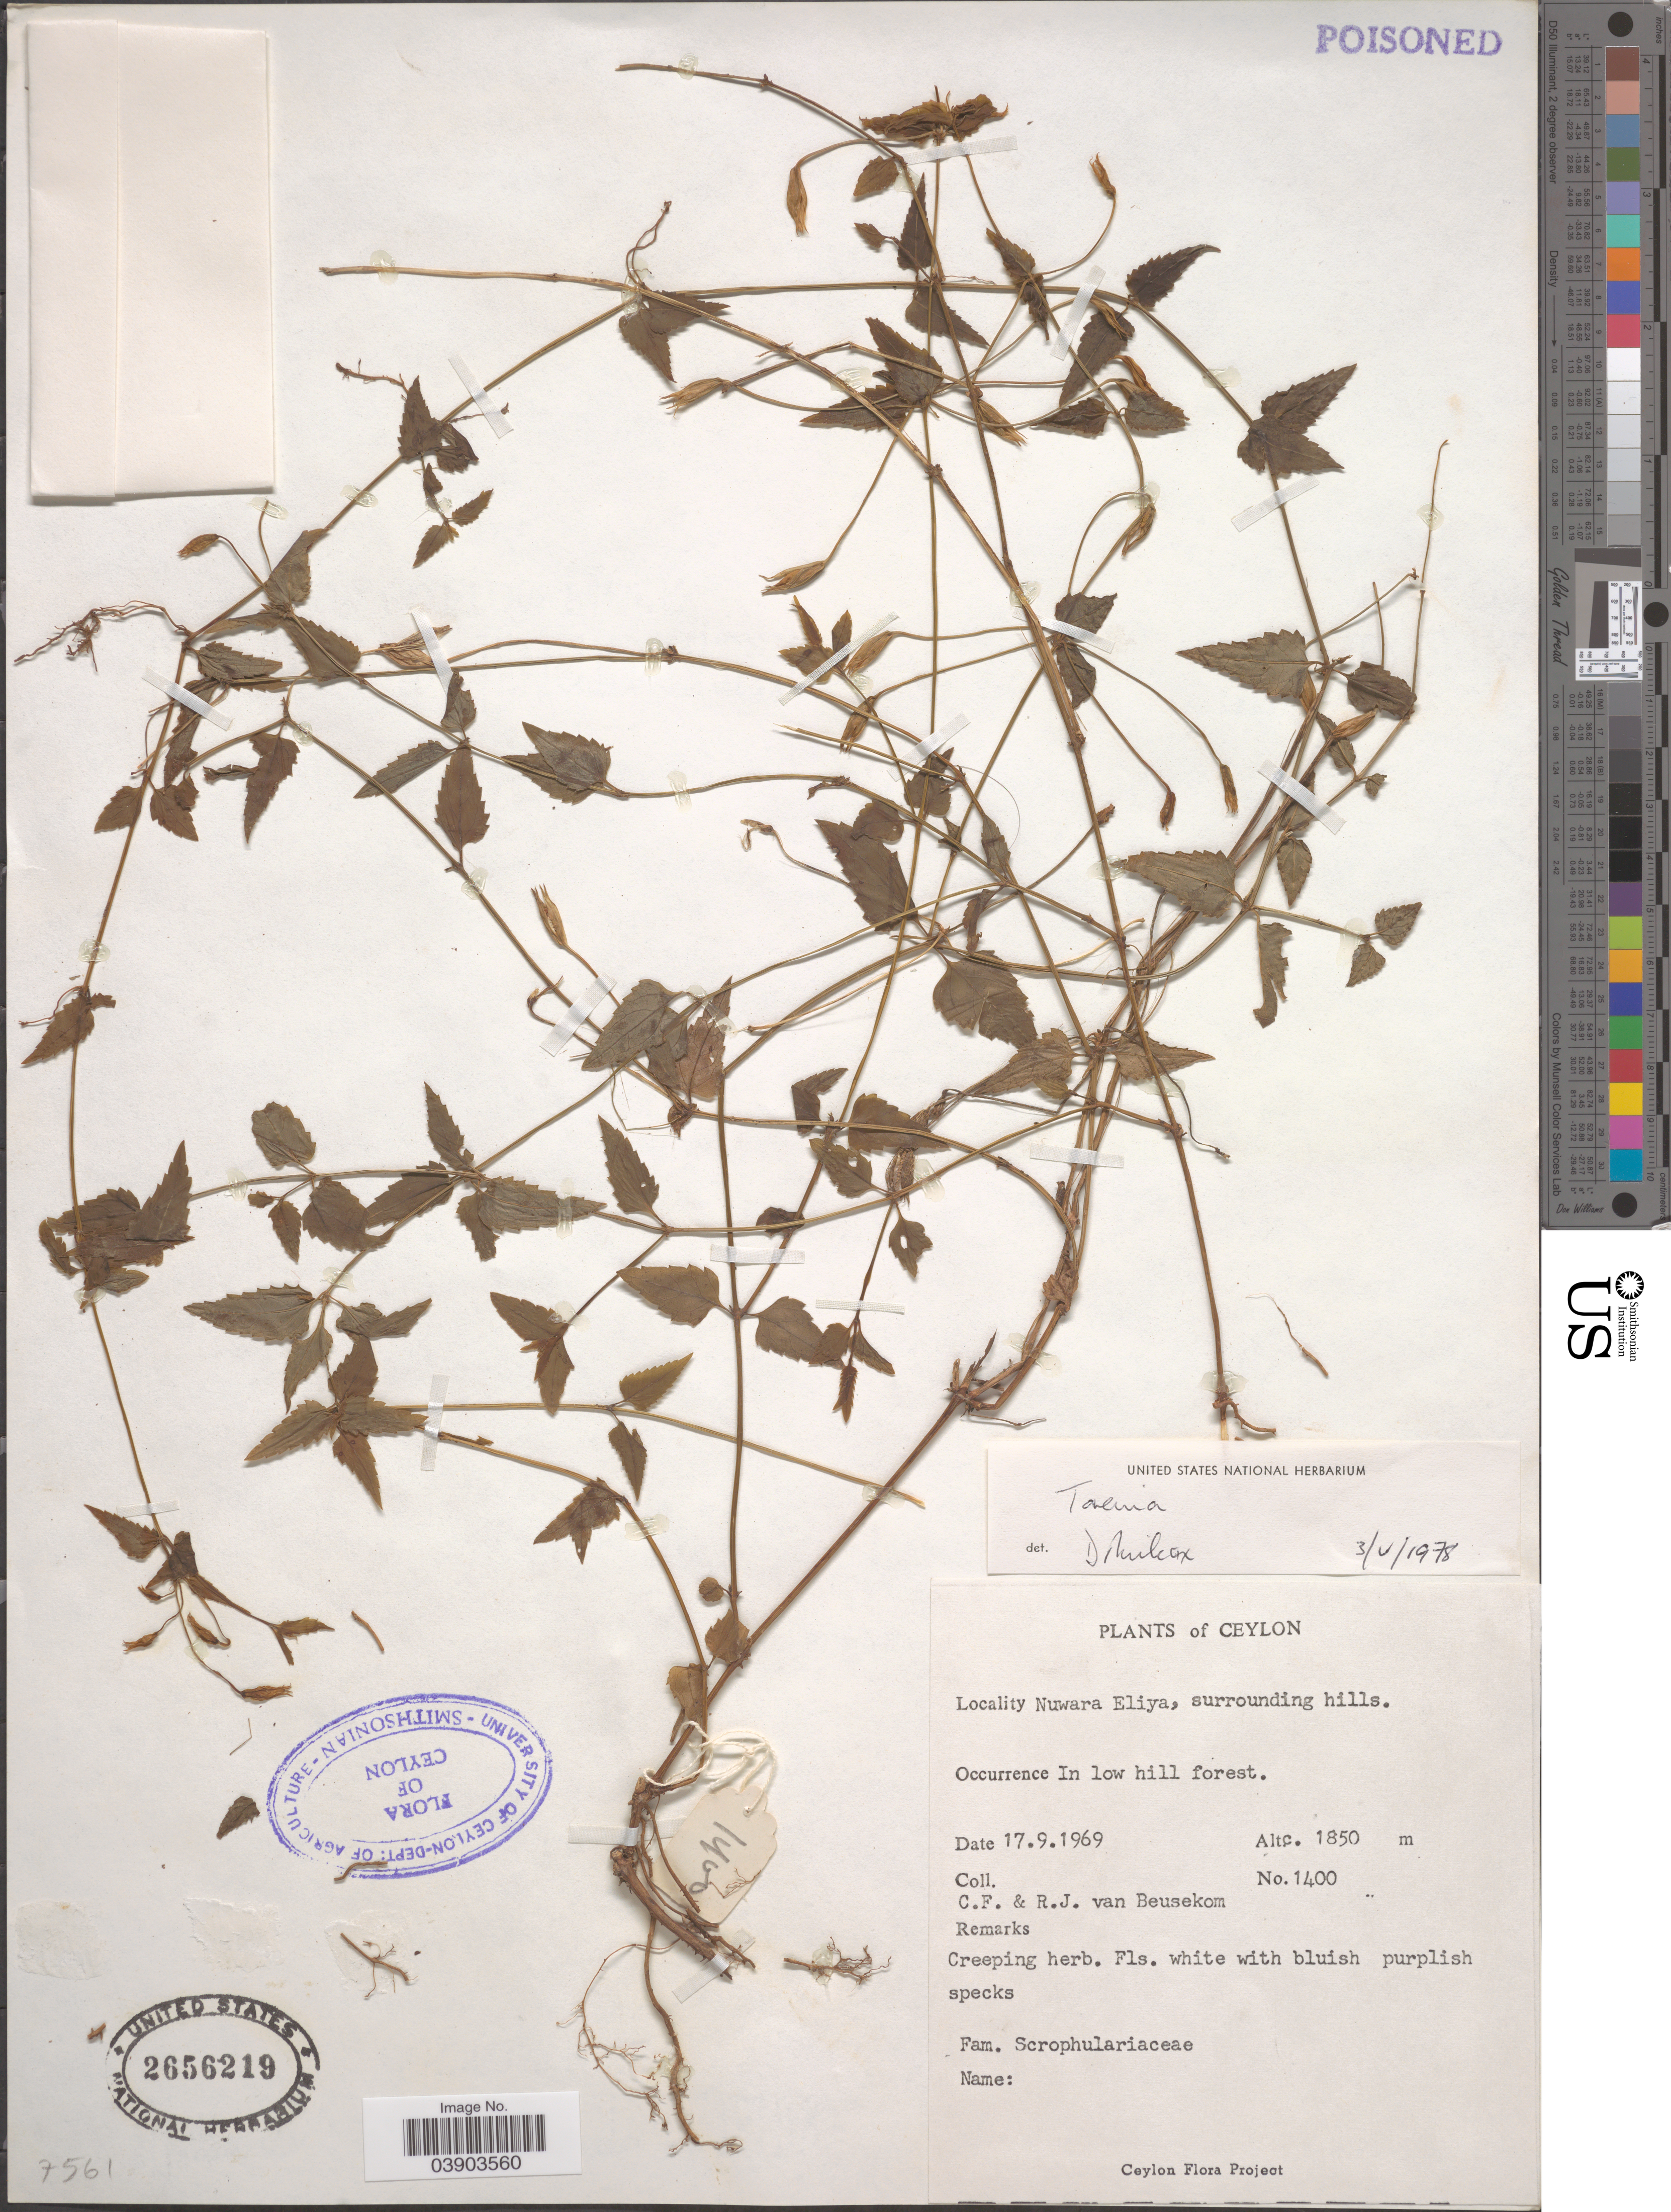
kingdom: Plantae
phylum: Tracheophyta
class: Magnoliopsida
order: Lamiales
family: Linderniaceae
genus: Torenia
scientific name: Torenia sp.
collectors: C. F. Beusekom & R. Van Beusekom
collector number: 1400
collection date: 1969-09-17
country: Sri Lanka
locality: Ceylon. Nuwara Eliya.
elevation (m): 1850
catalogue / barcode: US 2656219